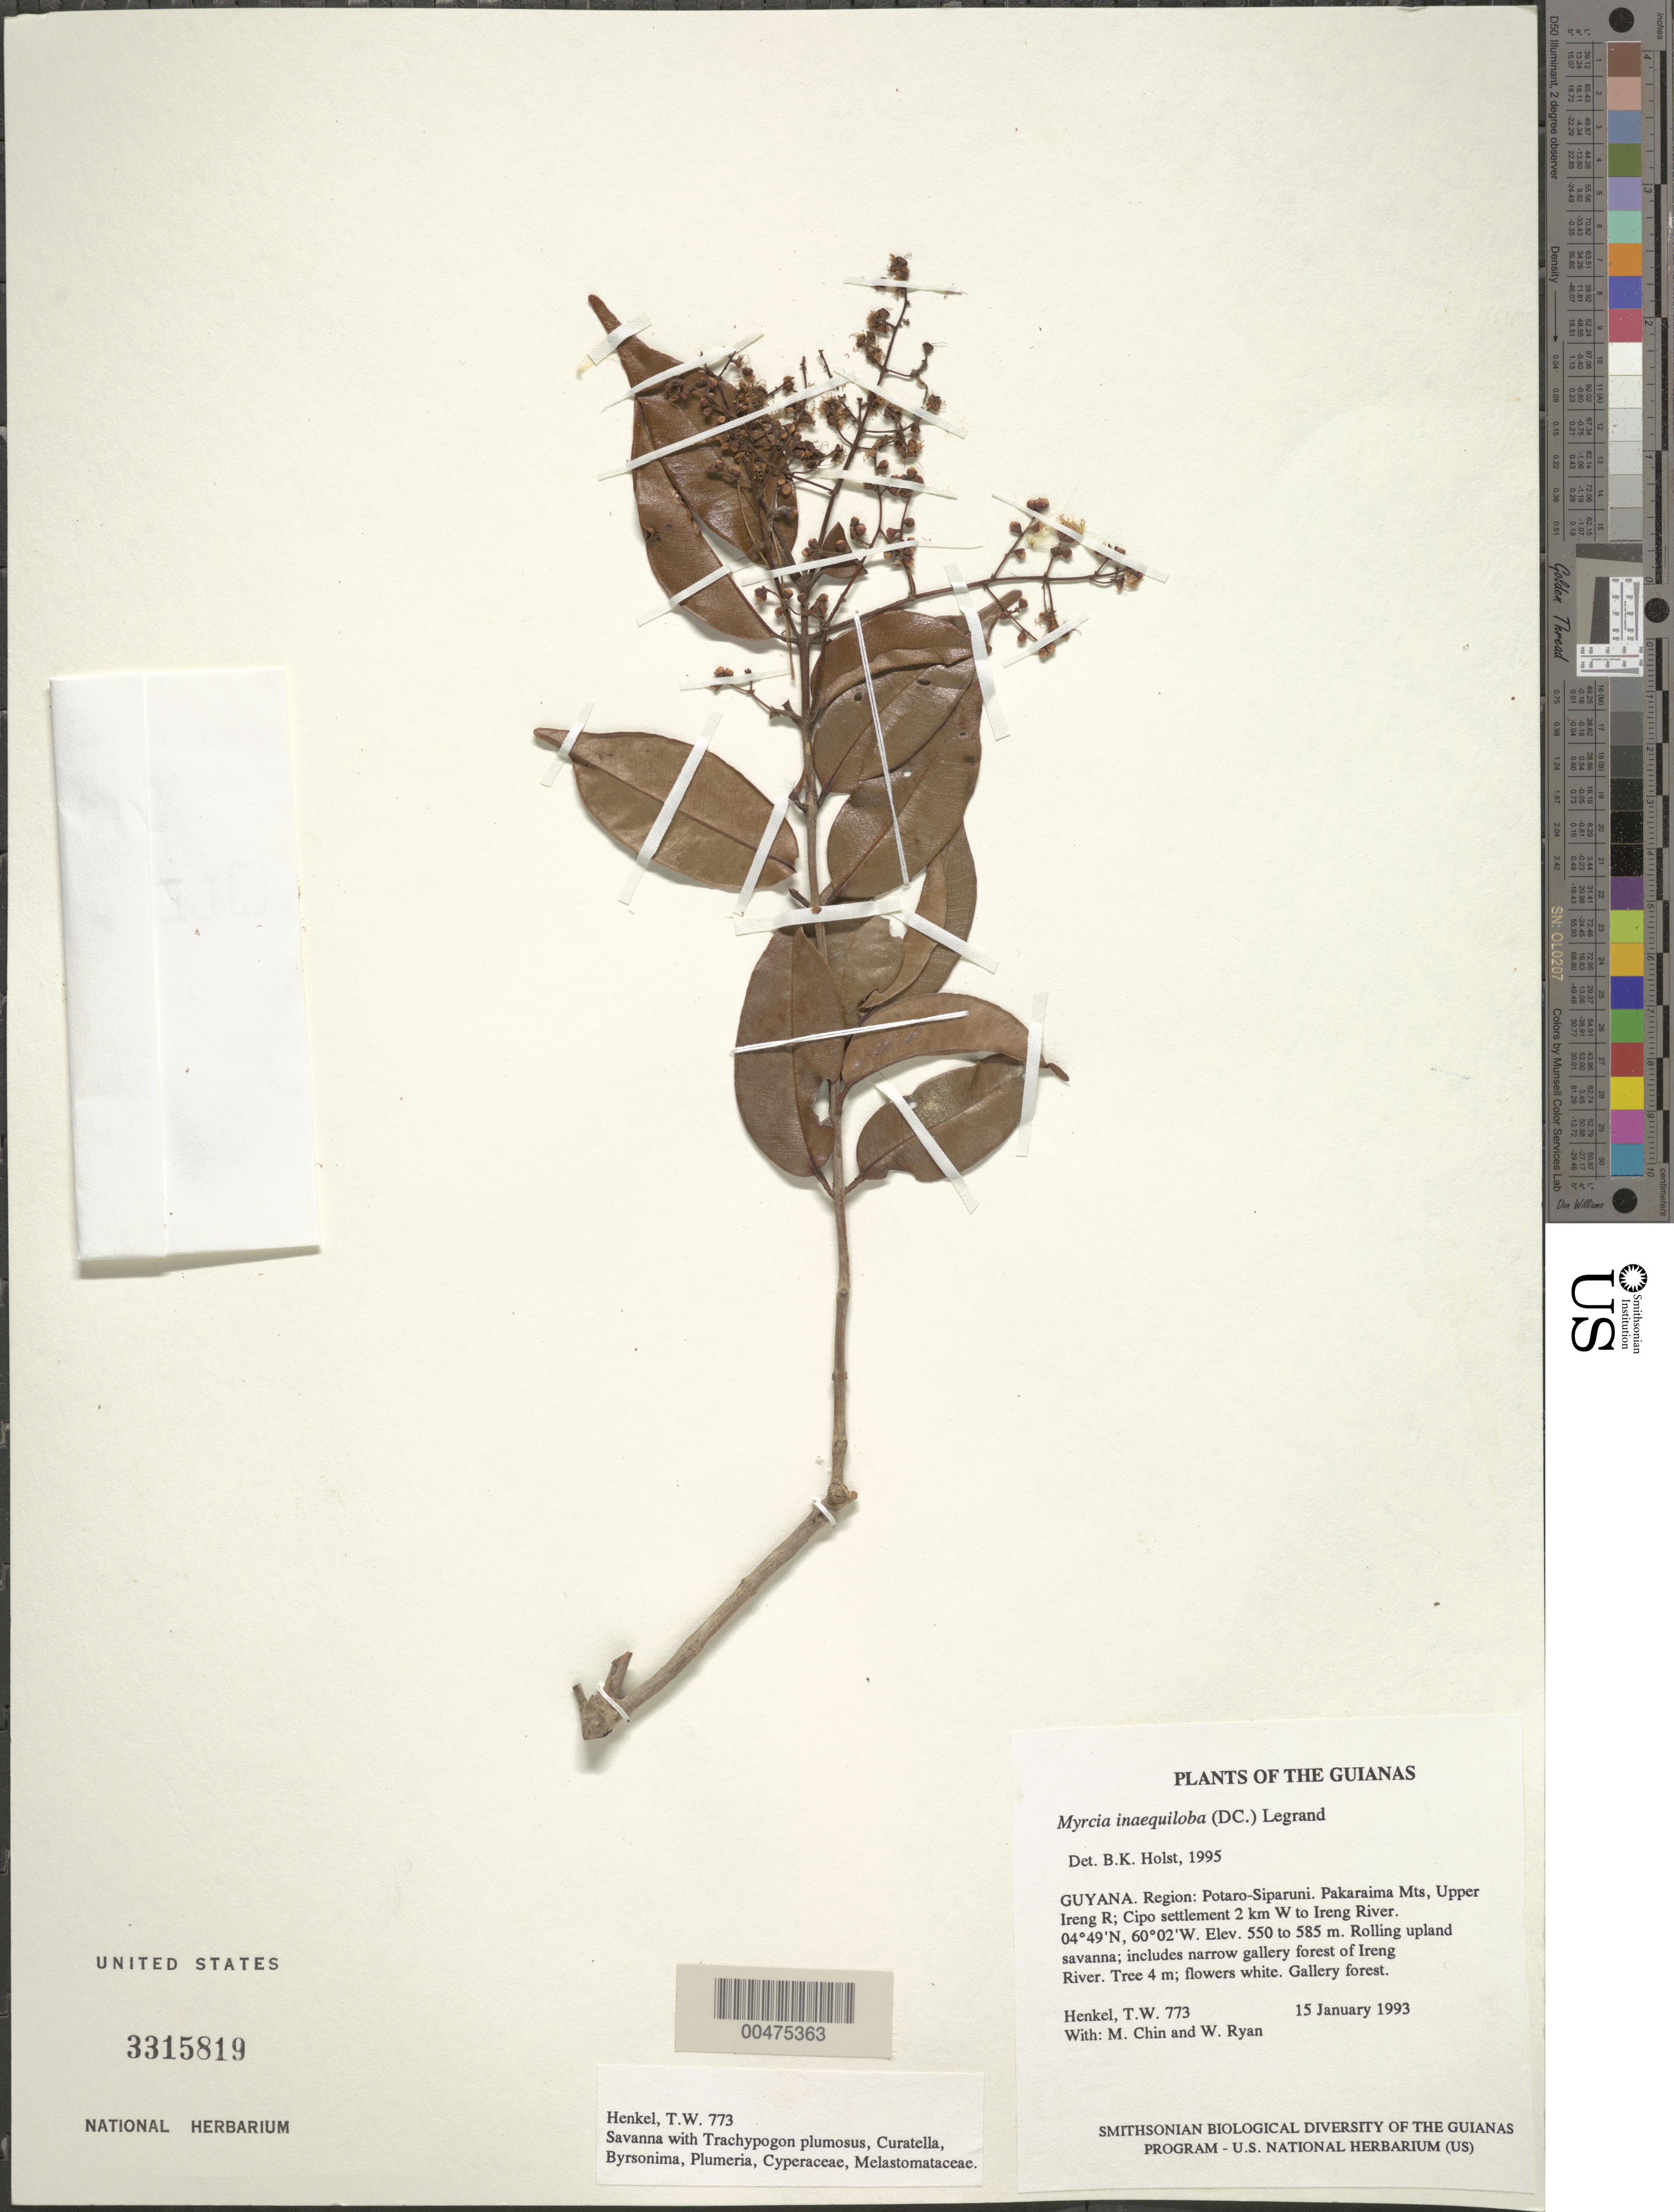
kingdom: Plantae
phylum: Tracheophyta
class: Magnoliopsida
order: Myrtales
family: Myrtaceae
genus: Myrcia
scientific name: Myrcia inaequiloba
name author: (DC.) D. Legrand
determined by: Holst, Bruce K.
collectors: T. Henkel, M. Chin & W. Ryan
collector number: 773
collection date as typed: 15 January 1993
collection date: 1993-01-15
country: Guyana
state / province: Potaro-Siparuni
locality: Pakaraima Mts, Upper Ireng R; Cipo settlement 2 km W to Ireng River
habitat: Rolling upland savanna; includes narrow gallery forest of Ireng River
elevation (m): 550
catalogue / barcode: US 3315819